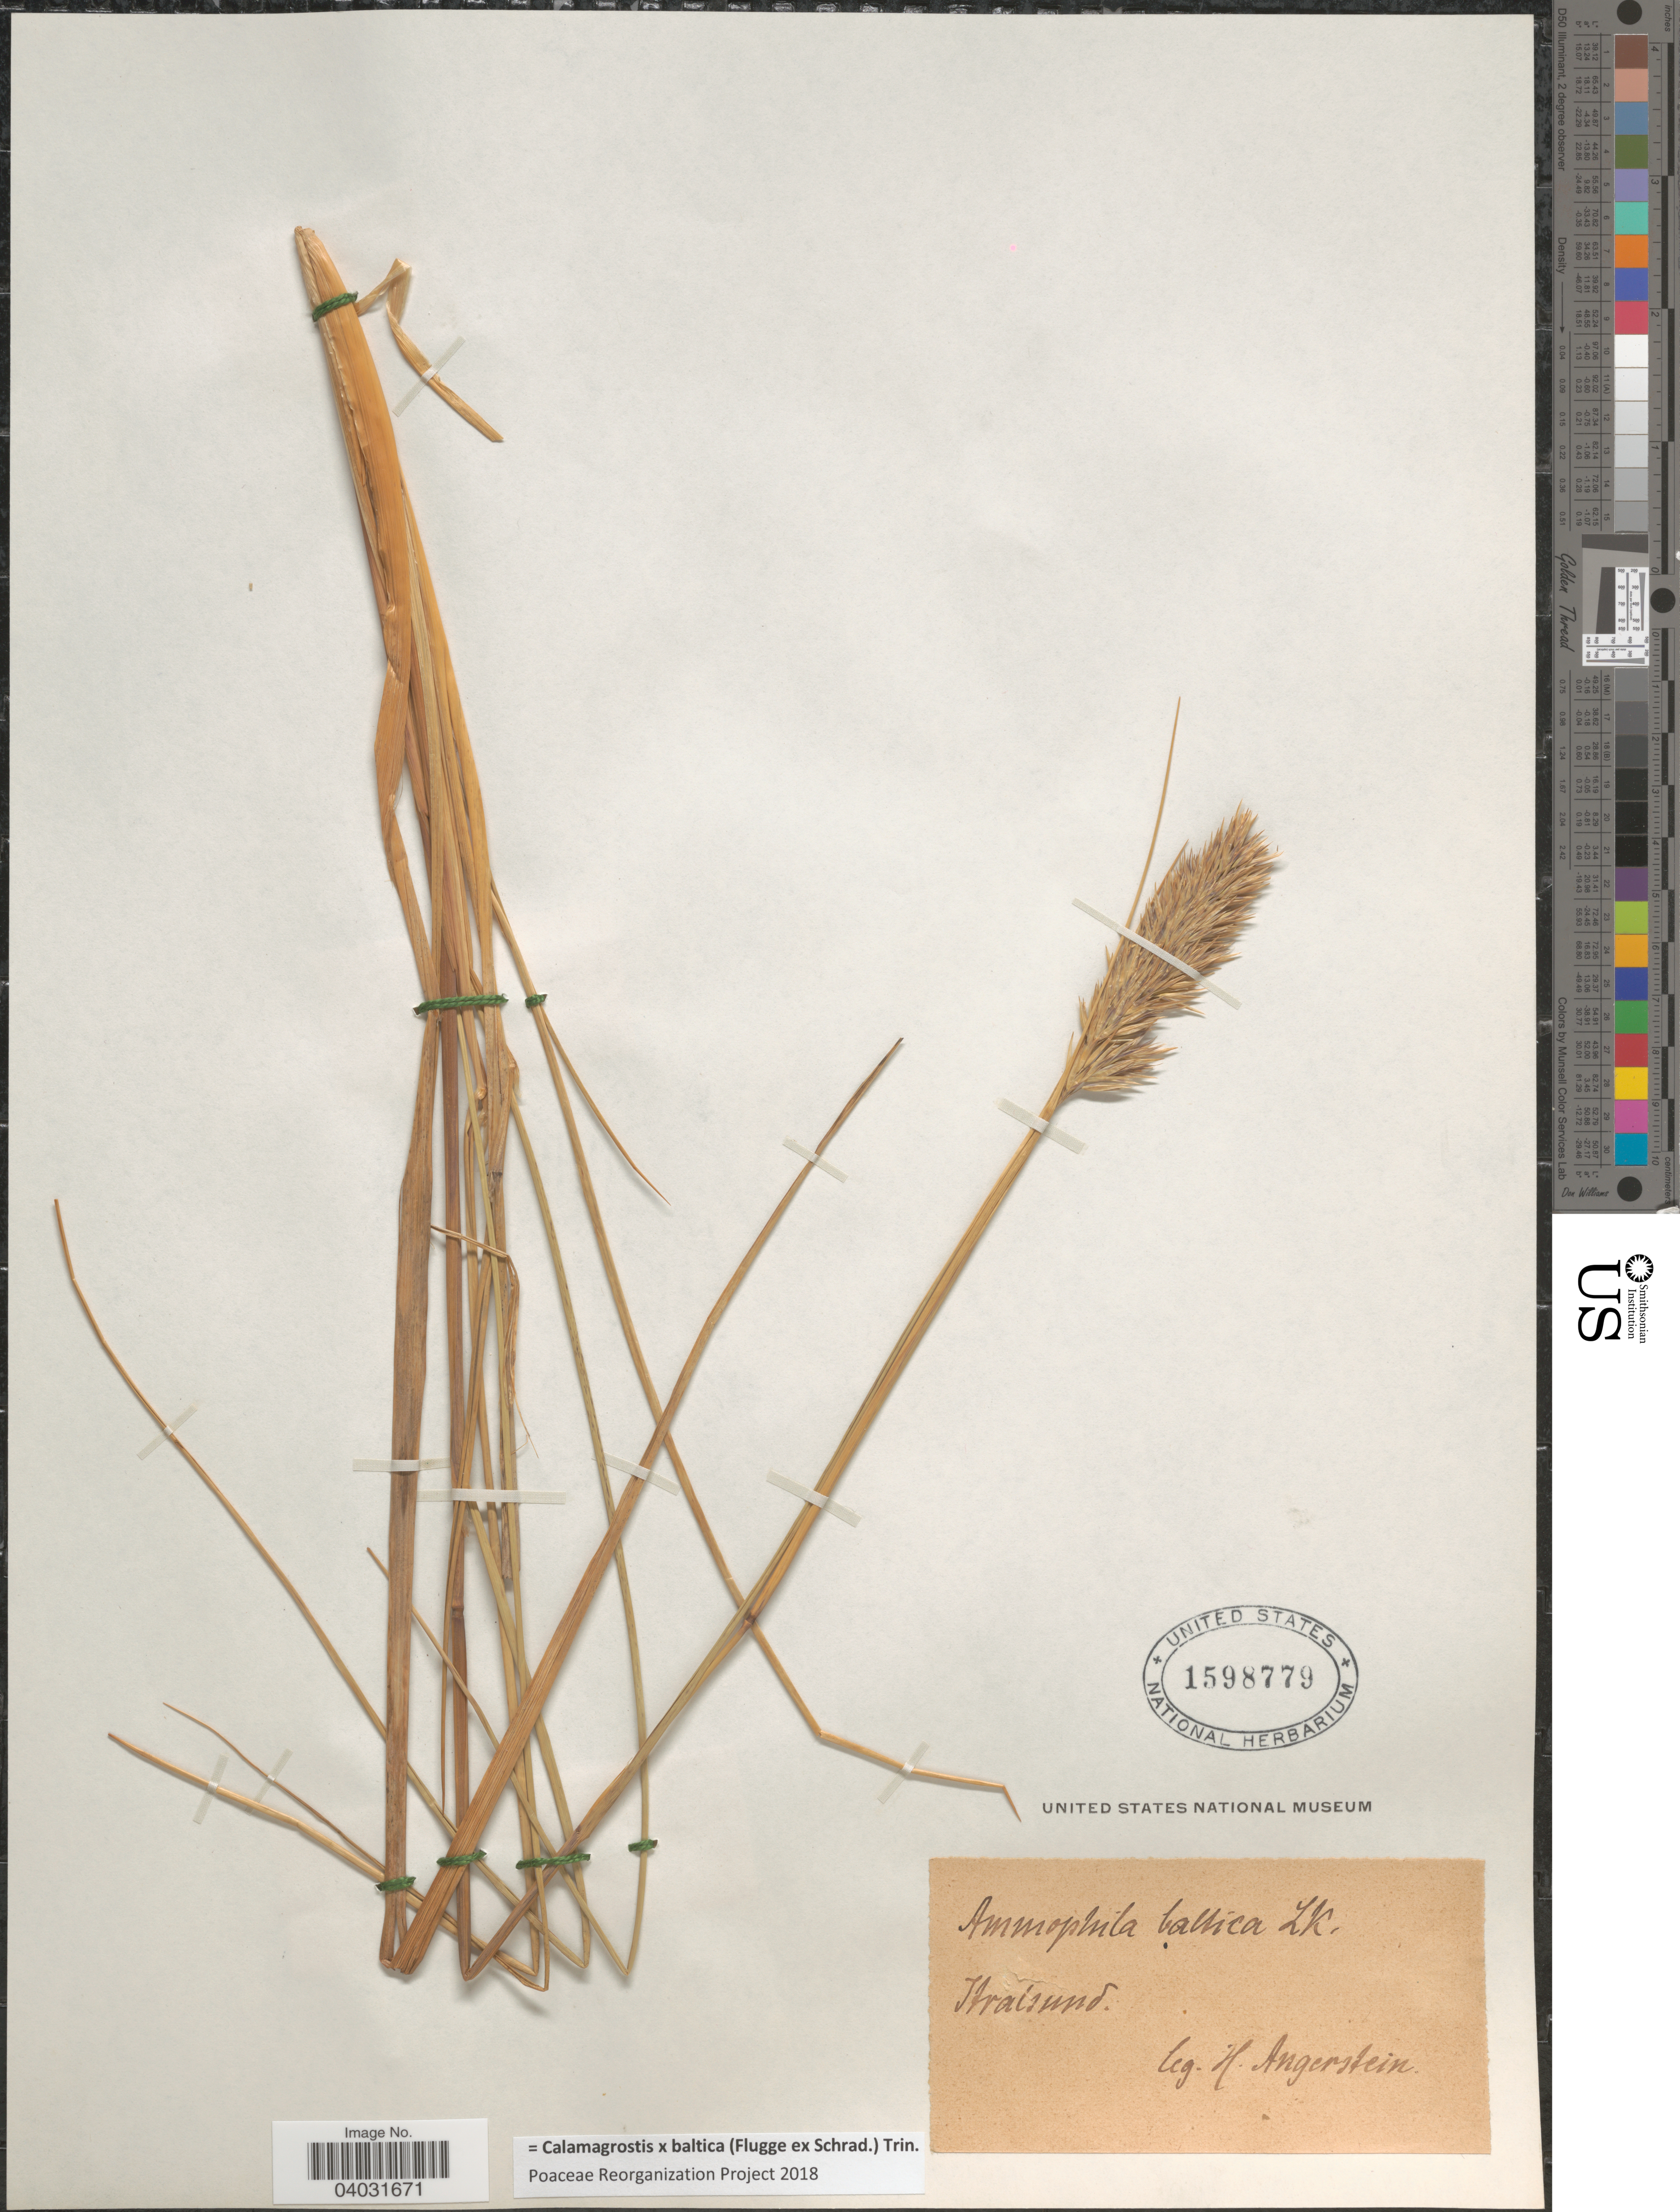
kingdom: Plantae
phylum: Tracheophyta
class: Liliopsida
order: Poales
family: Poaceae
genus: Calamagrostis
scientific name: Calamagrostis x baltica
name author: (Flüggé ex Schrad.) Trin.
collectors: H. Angerstein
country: Germany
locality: Stralsund.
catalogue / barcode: US 1598779